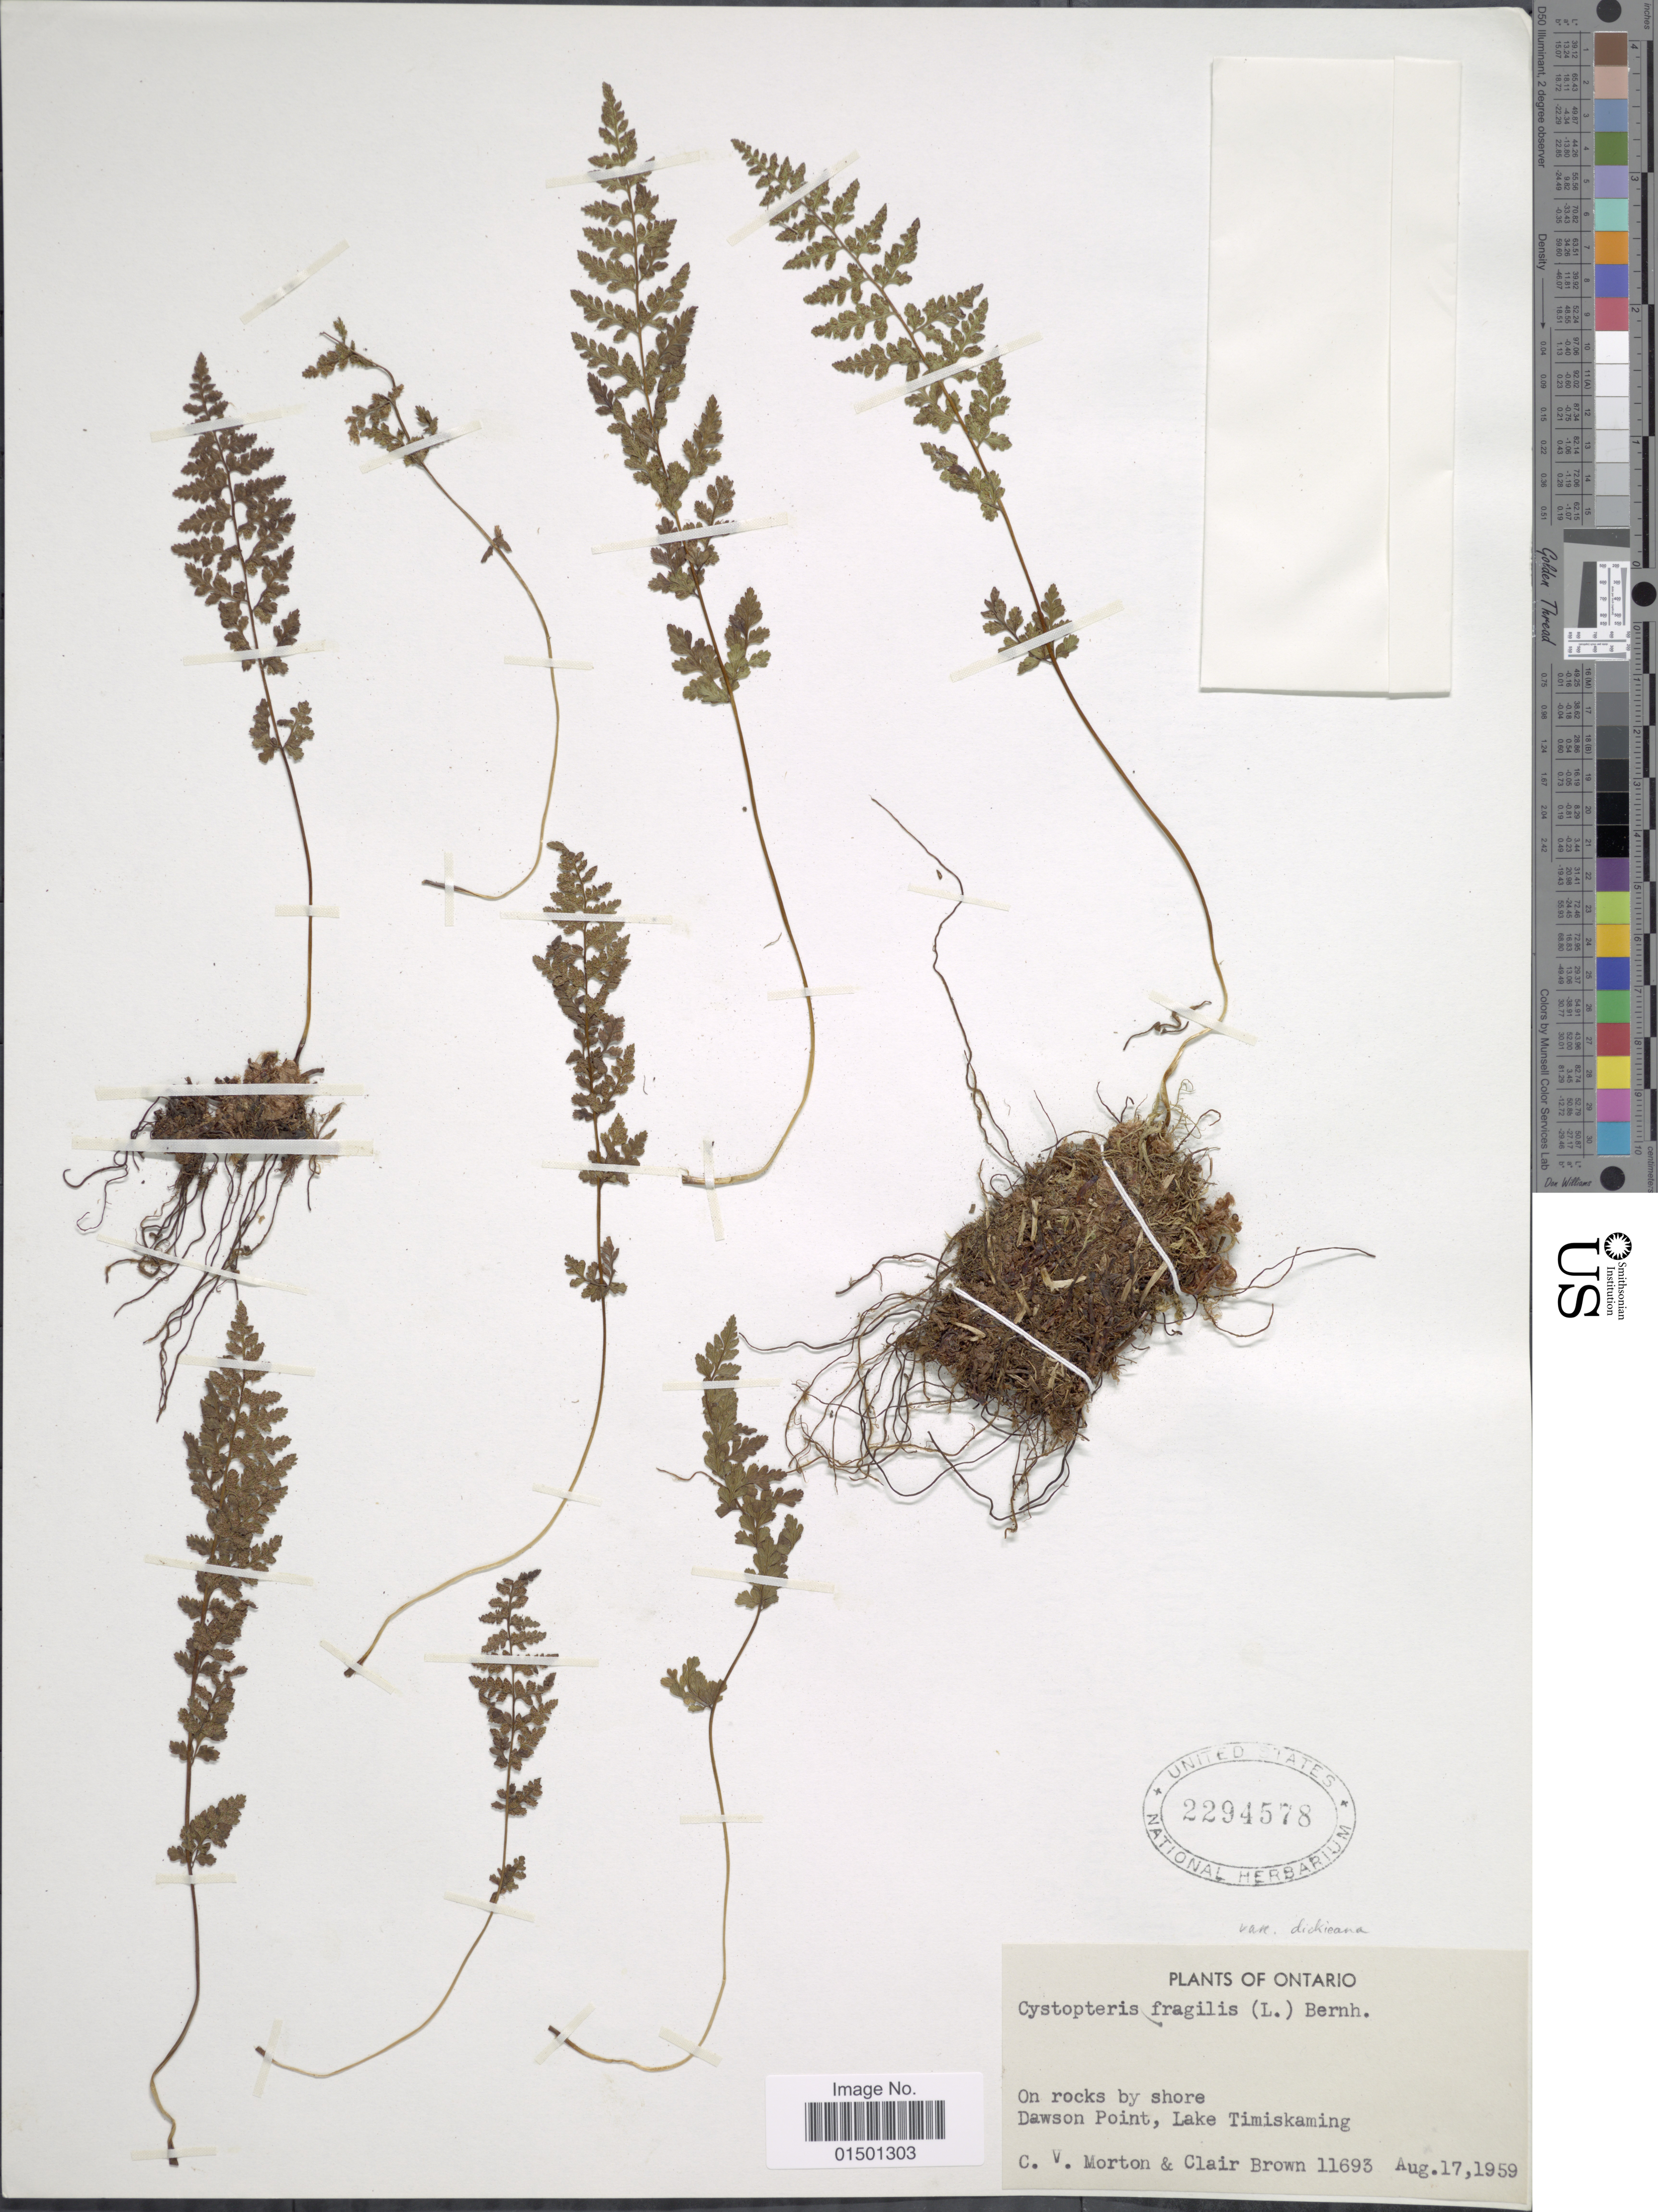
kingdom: Plantae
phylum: Tracheophyta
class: Polypodiopsida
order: Polypodiales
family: Cystopteridaceae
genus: Cystopteris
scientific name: Cystopteris fragilis var. dickieana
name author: B. Boivin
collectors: C. V. Morton & C. A. Brown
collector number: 11693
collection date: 1959-08-17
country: Canada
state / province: Ontario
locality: Dawson Point, Lake Timiskaming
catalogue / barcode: US 2294578